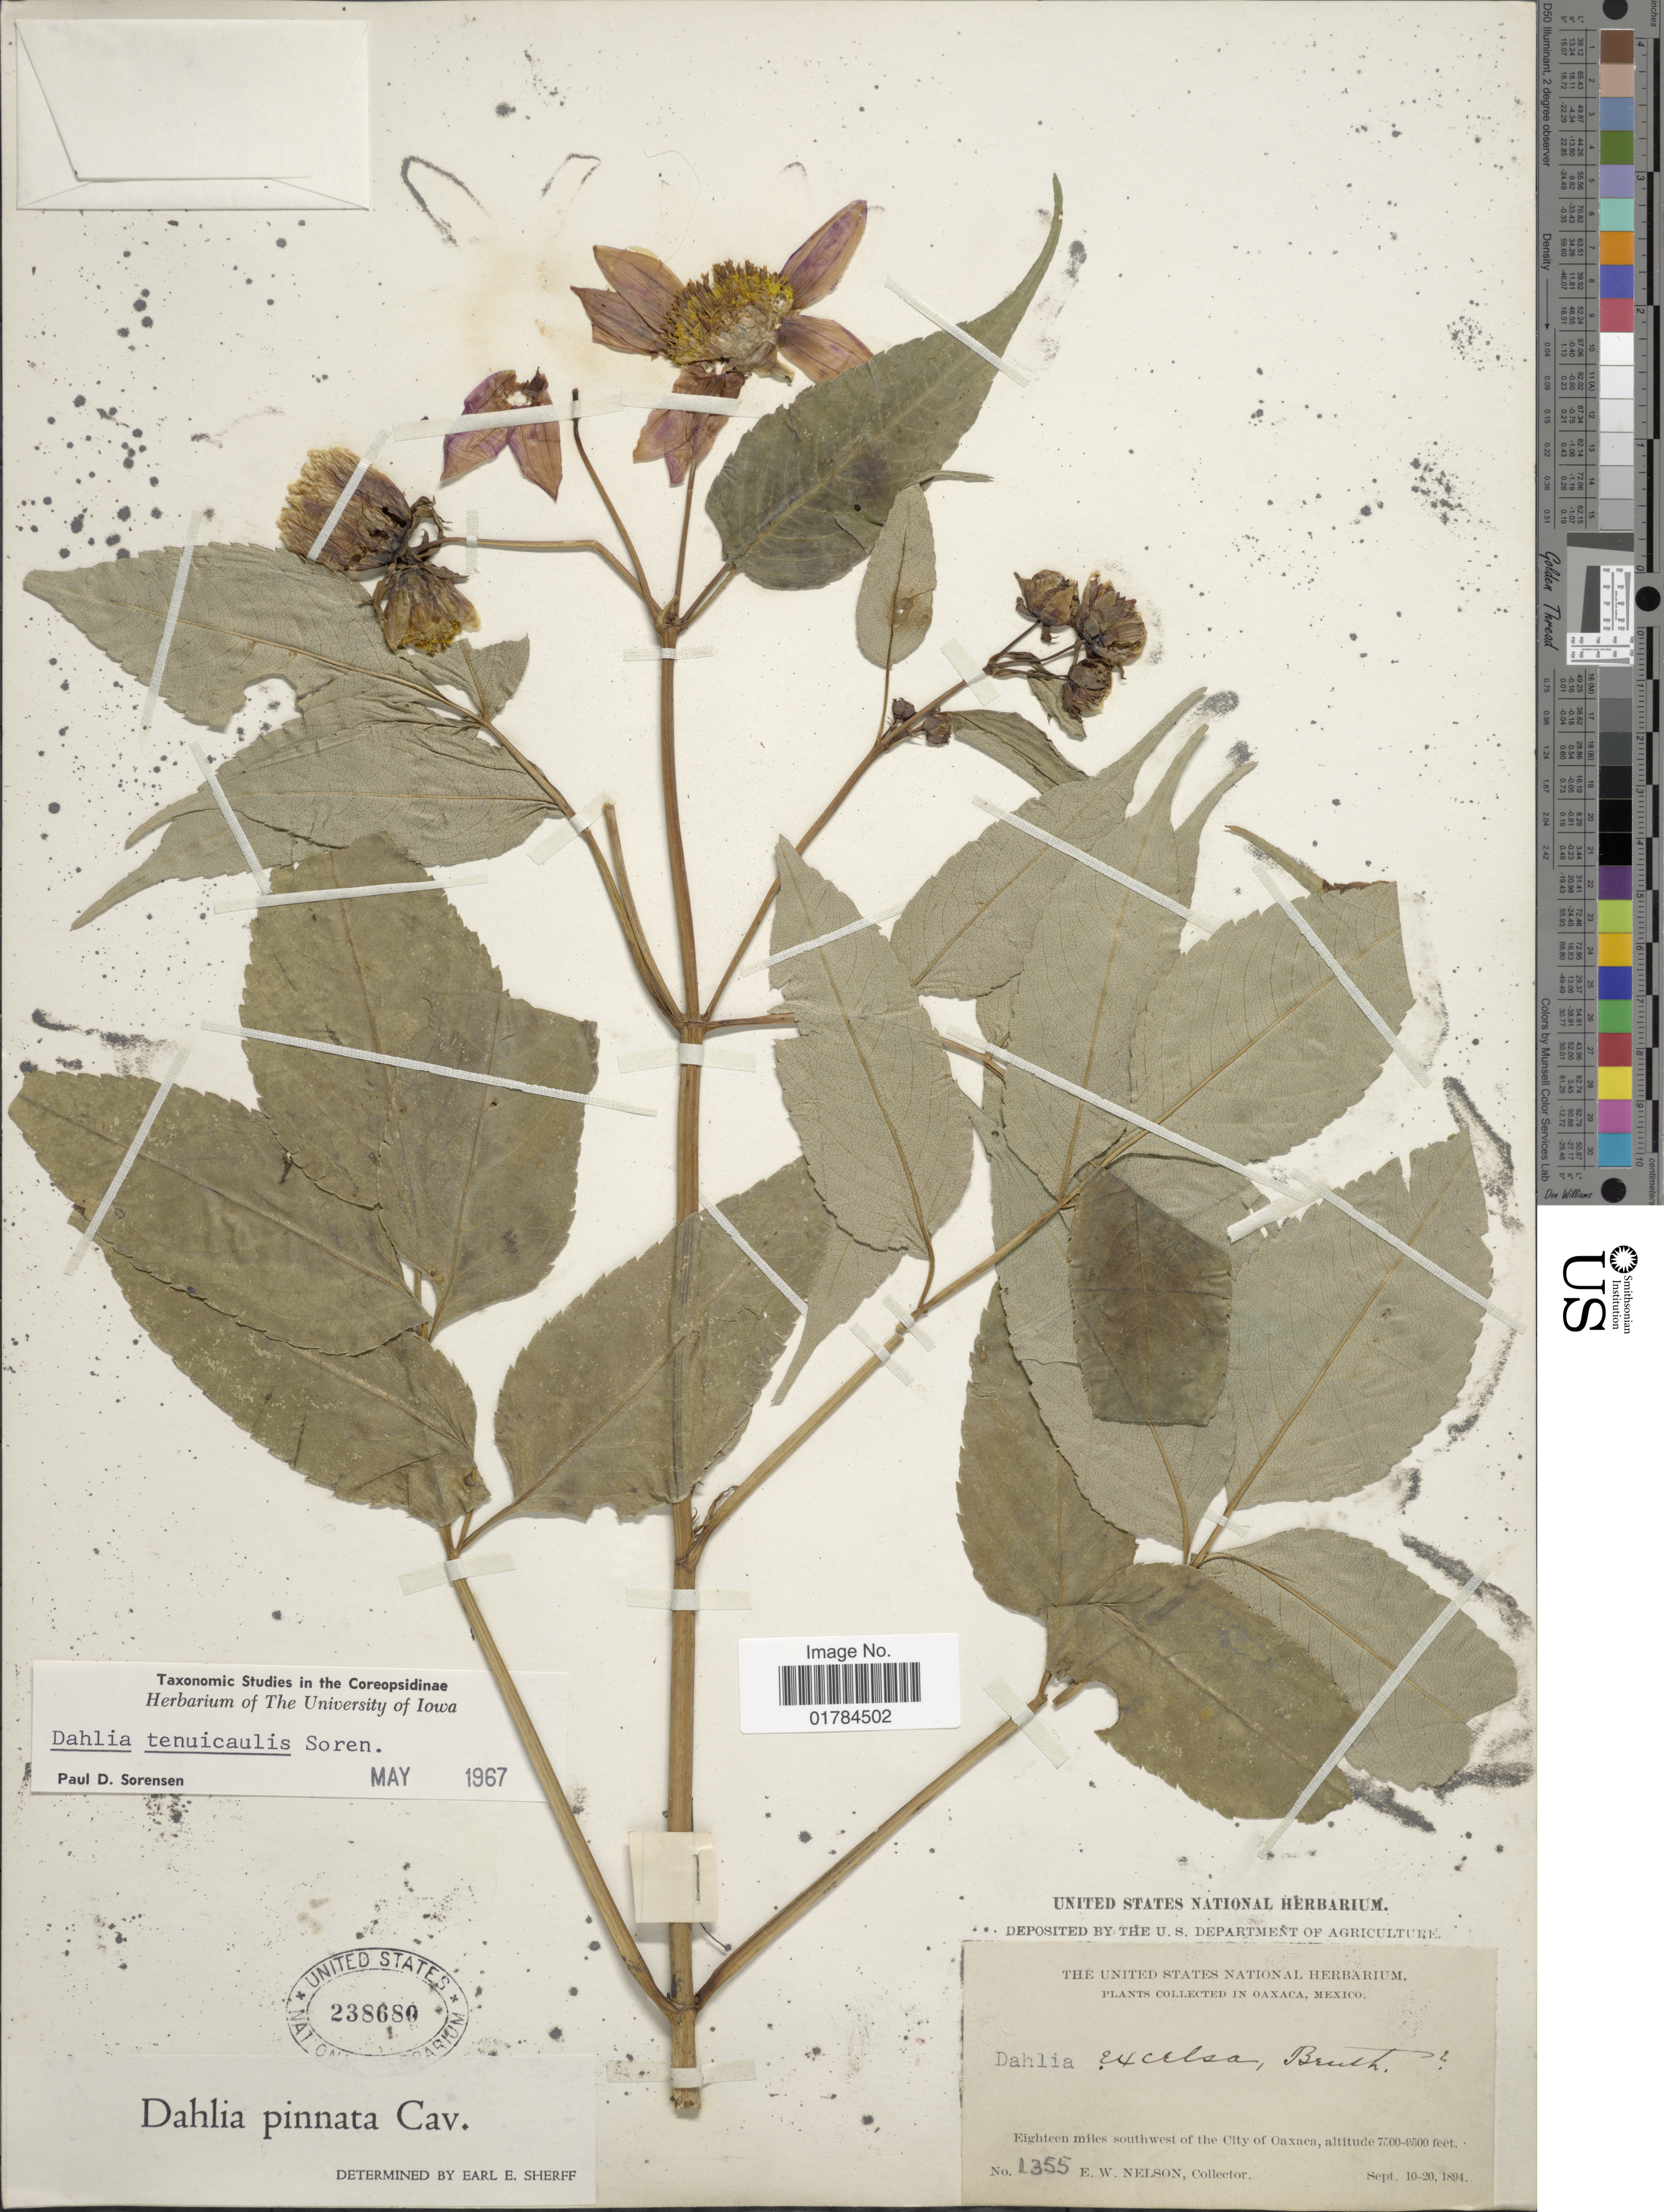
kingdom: Plantae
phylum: Tracheophyta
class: Magnoliopsida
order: Asterales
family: Asteraceae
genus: Dahlia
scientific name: Dahlia tenuicaulis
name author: P.D. Sørensen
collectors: E. W. Nelson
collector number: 1355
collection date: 1894-09-10/1894-09-20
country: Mexico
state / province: Oaxaca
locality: Eighteen miles southwest of the City Oaxaca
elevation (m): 2286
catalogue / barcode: US 238680